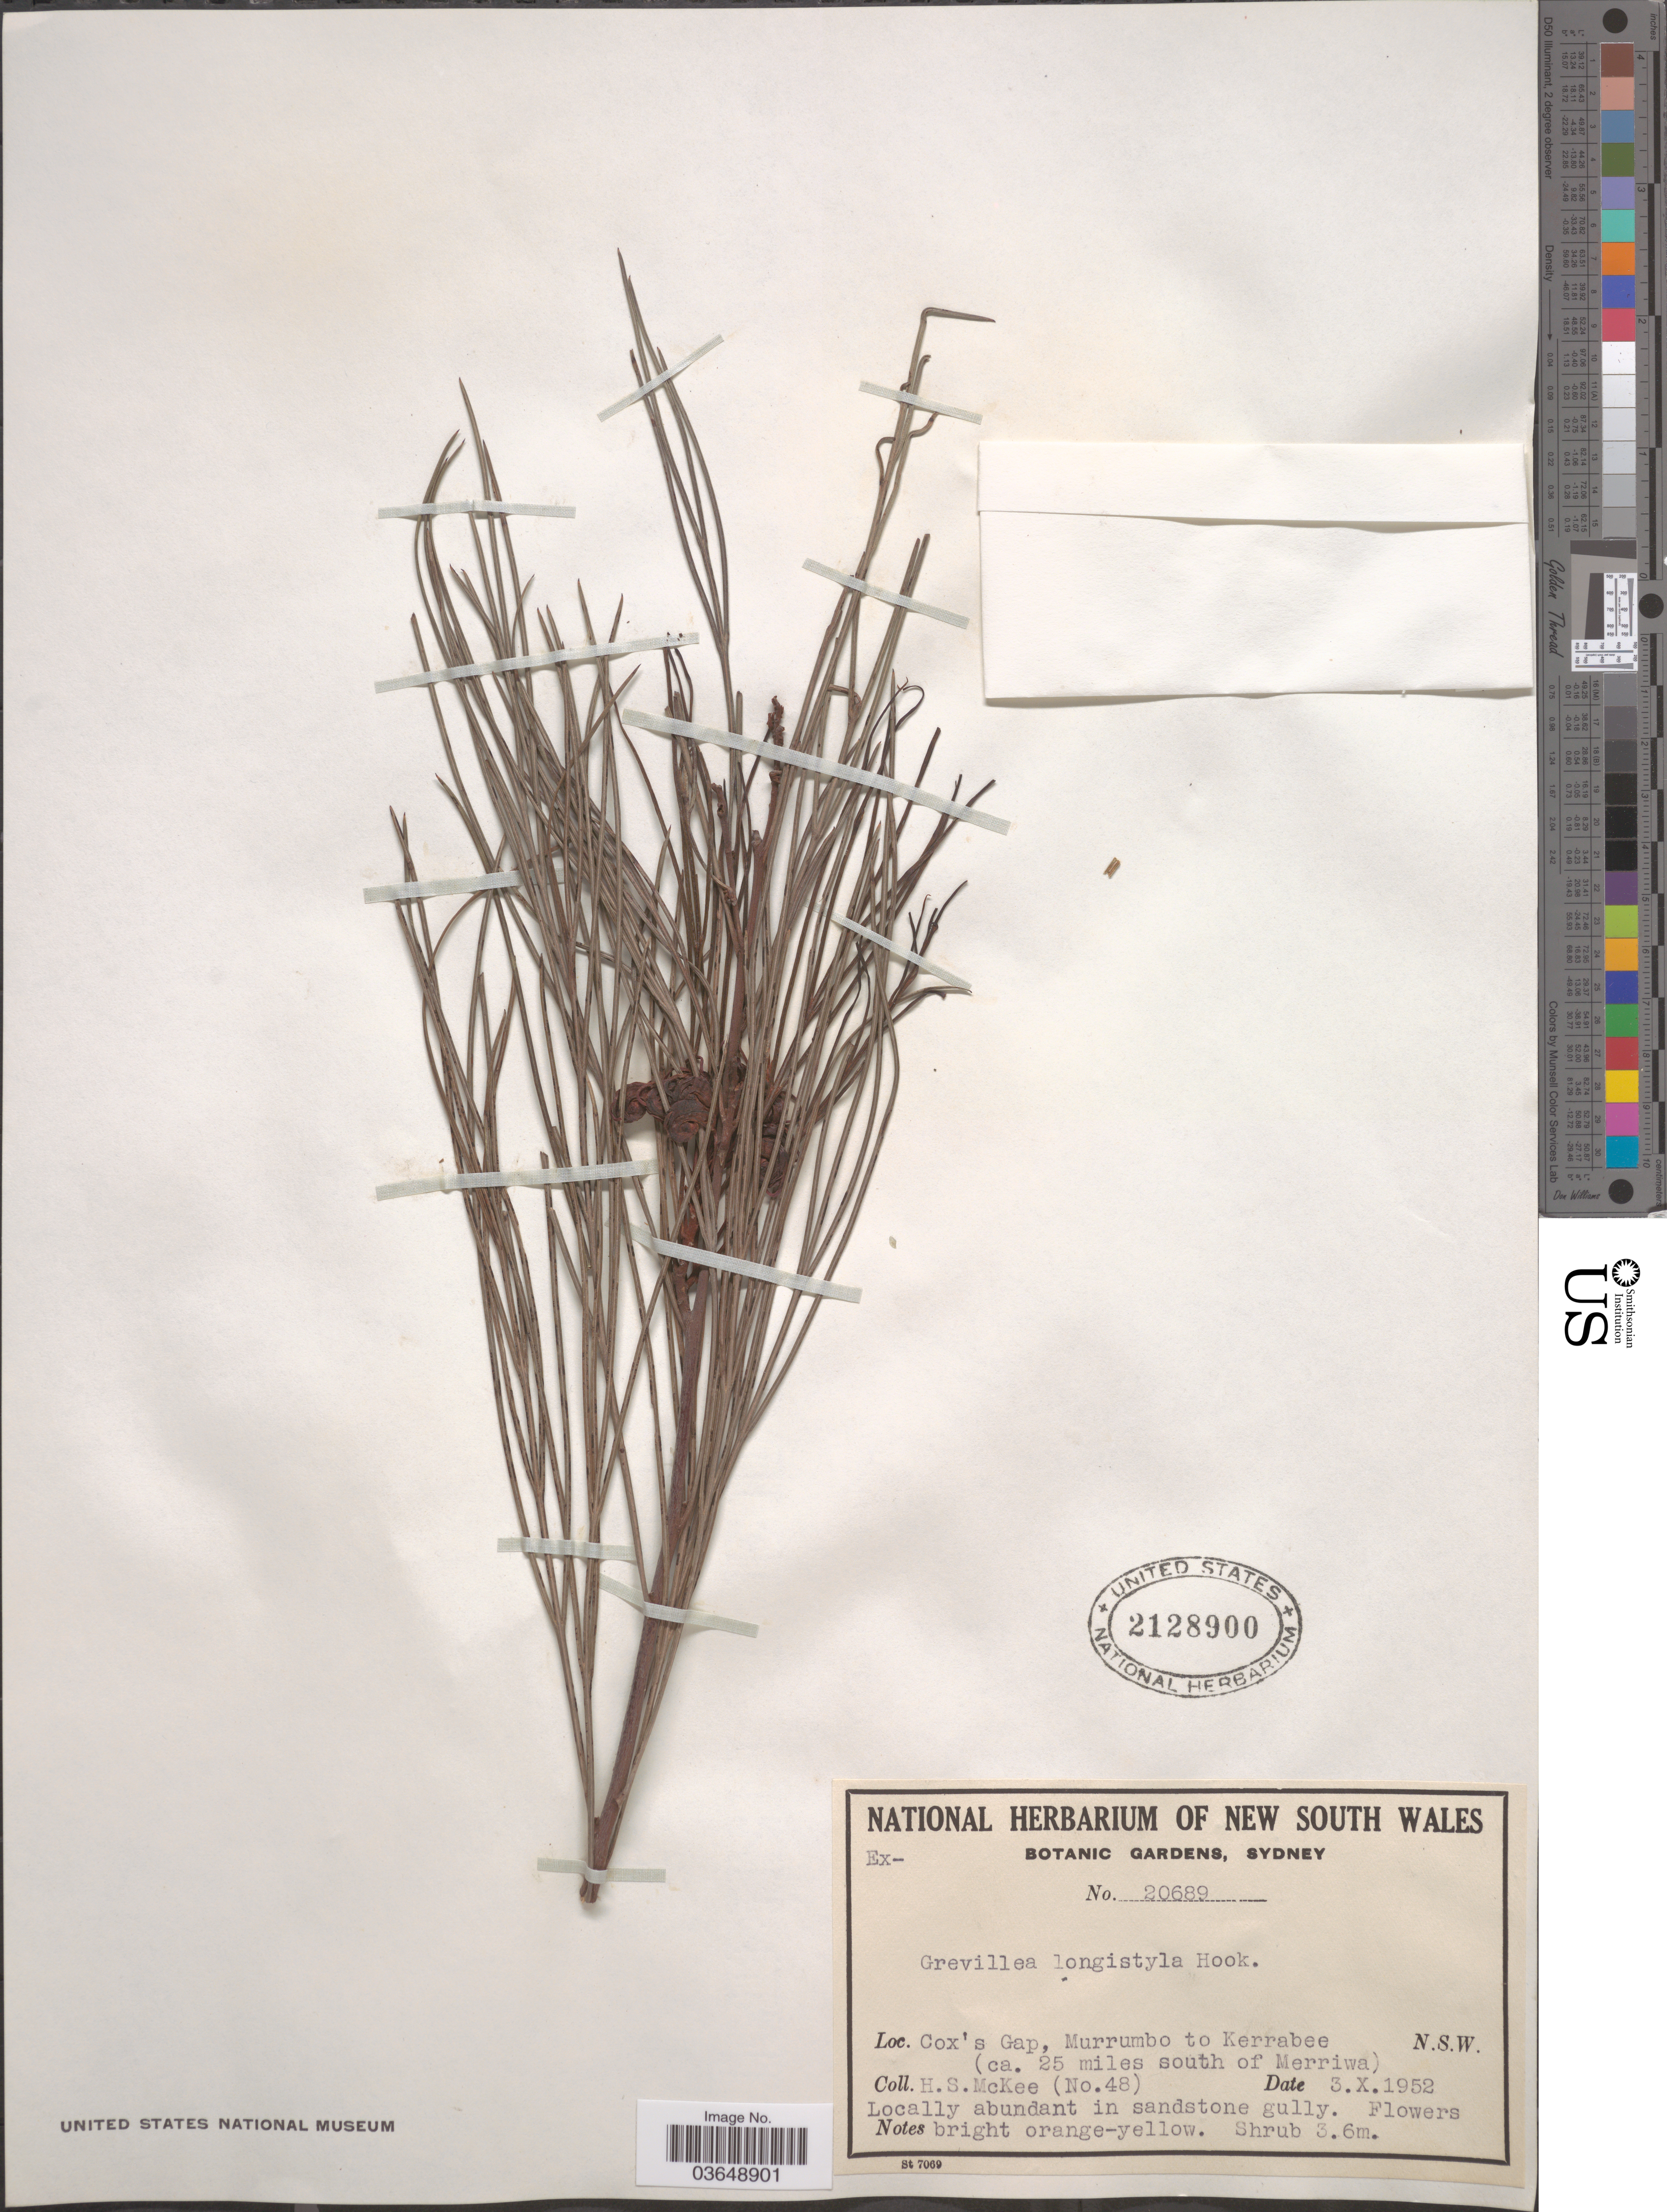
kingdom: Plantae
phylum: Tracheophyta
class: Magnoliopsida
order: Proteales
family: Proteaceae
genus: Grevillea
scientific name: Grevillea longistyla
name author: Hook.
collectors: H. S. McKee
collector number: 48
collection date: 1952-10-03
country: Australia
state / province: New South Wales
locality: Cox's Gap, Murrumbo to Kerrabee (ca. 25 miles south of Merriwa).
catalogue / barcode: US 2128900